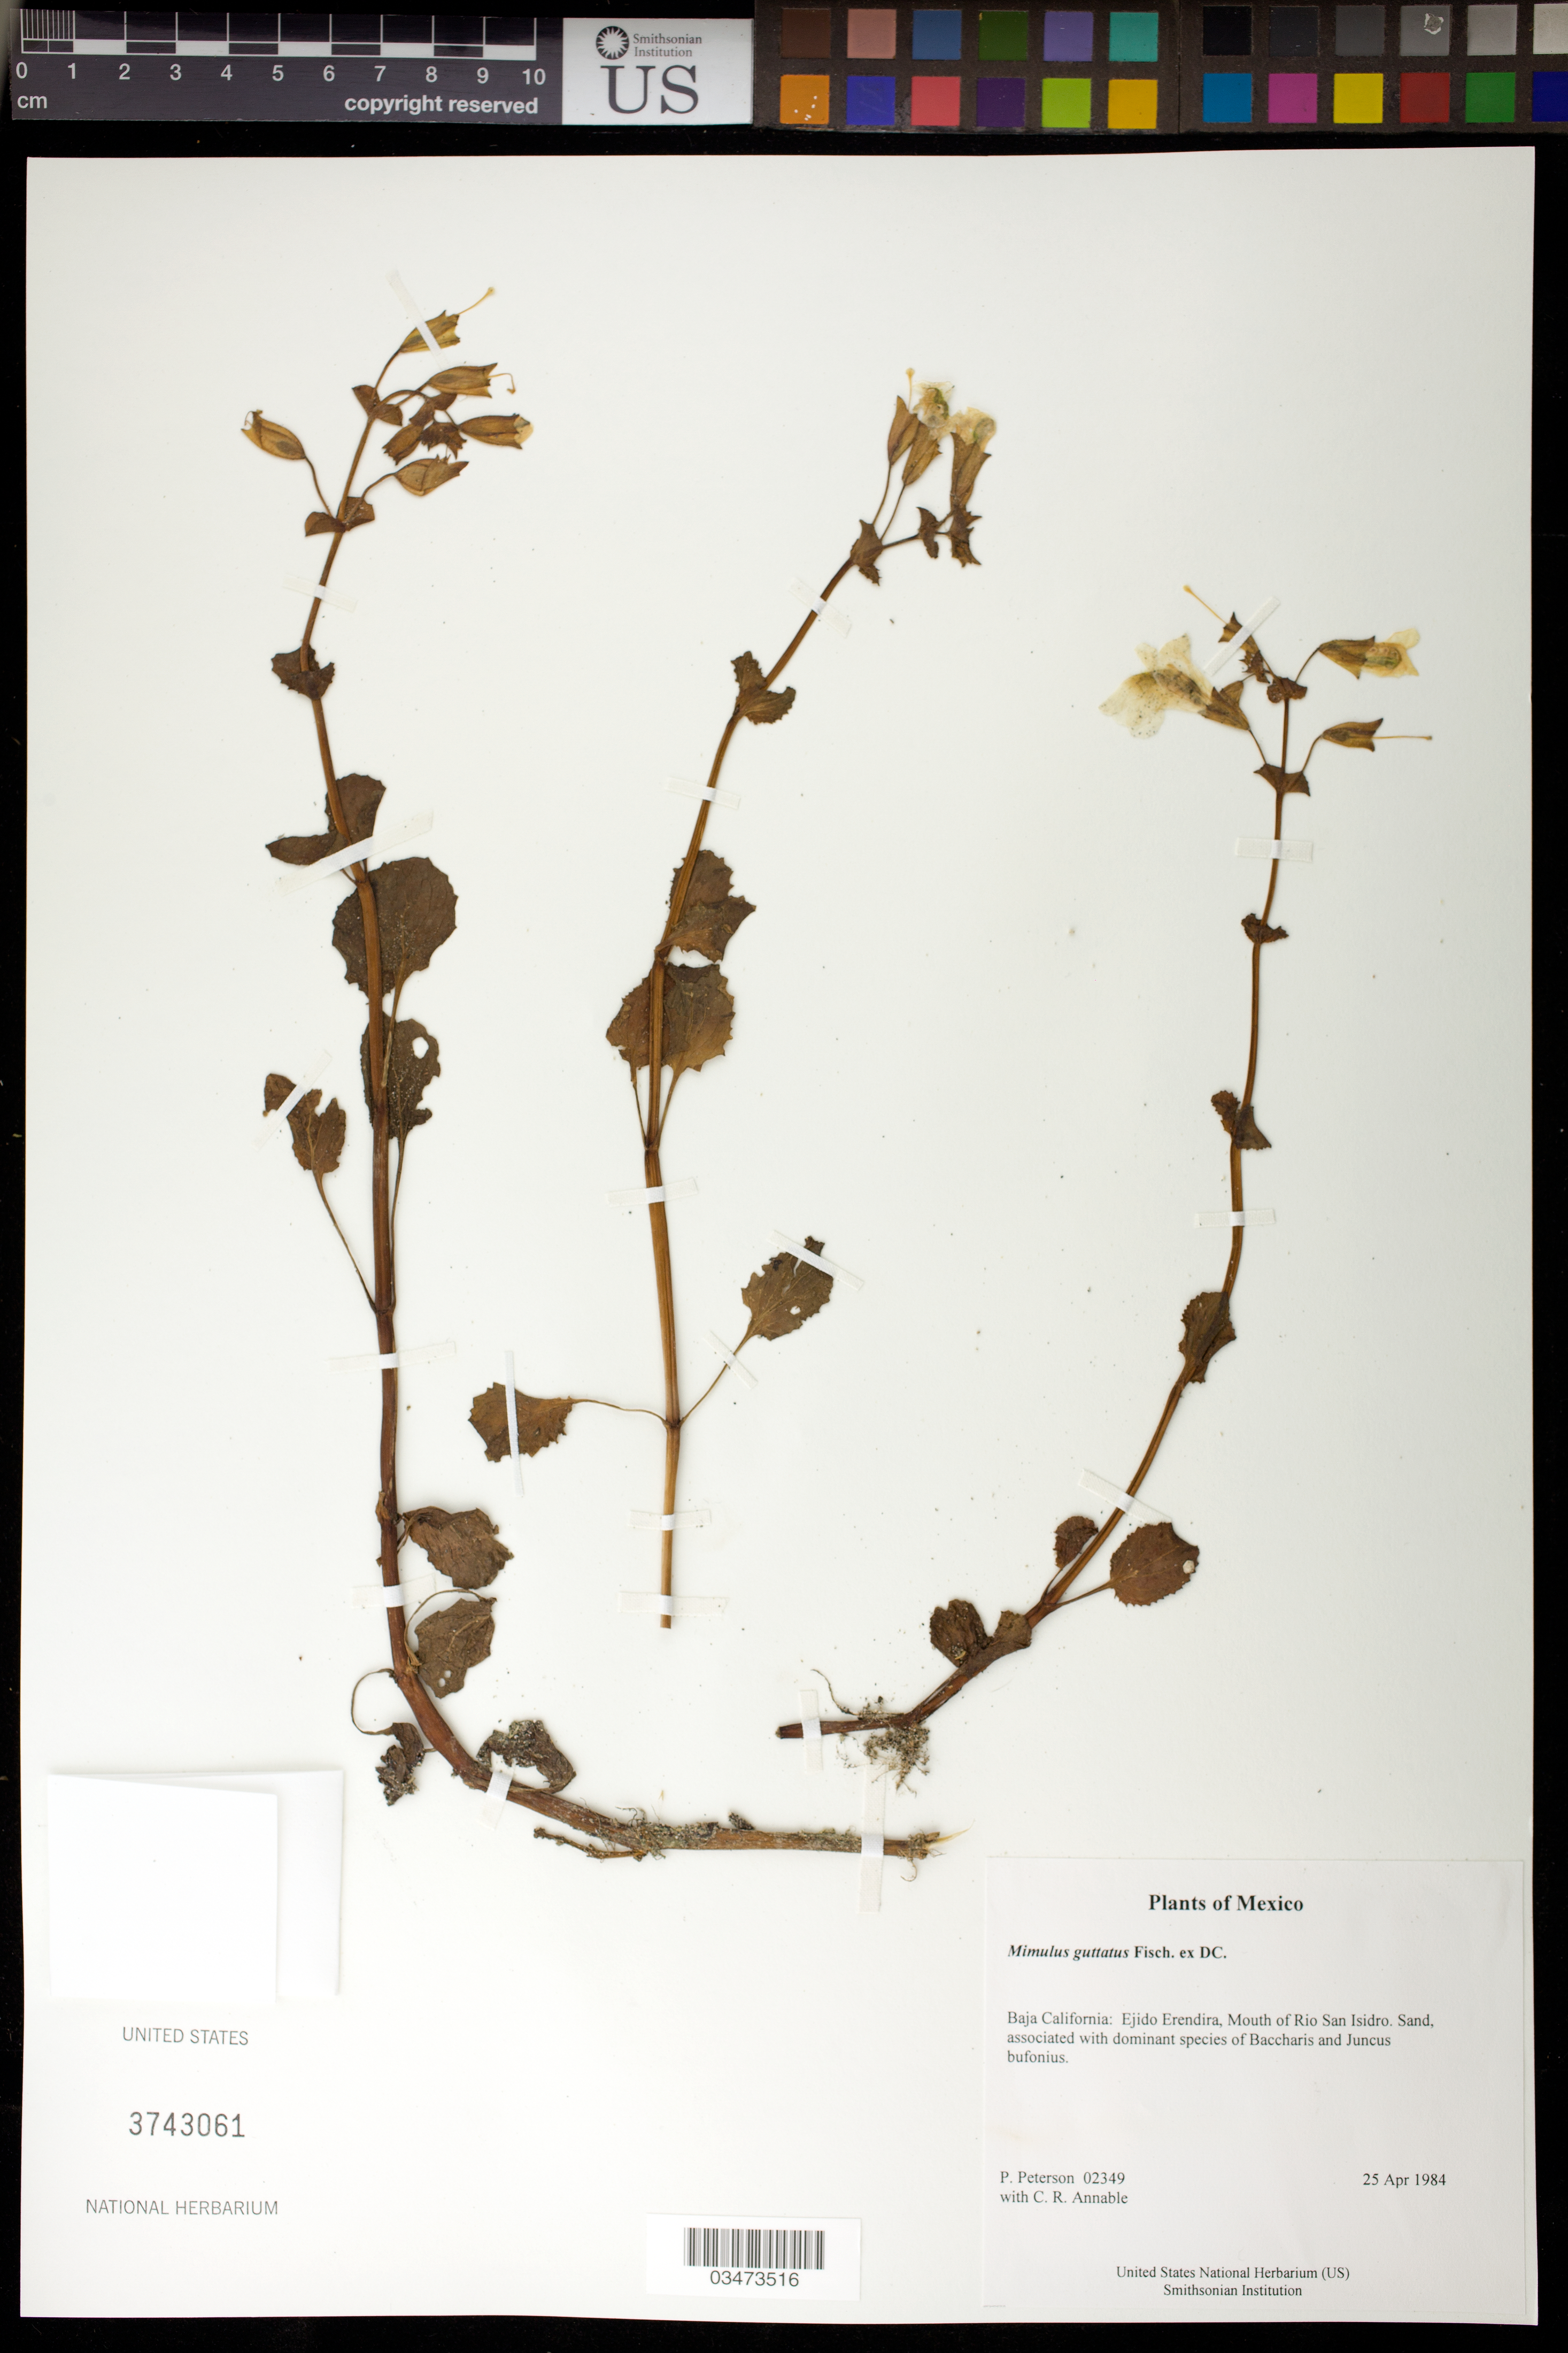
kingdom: Plantae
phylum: Tracheophyta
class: Magnoliopsida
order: Lamiales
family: Phrymaceae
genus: Mimulus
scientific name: Mimulus guttatus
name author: DC.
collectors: P. M. Peterson & C. R. Annable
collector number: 02349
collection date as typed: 25 Apr 1984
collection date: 1984-04-25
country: Mexico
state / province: Baja California Norte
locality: Ejido Erendira, Mouth of Rio San Isidro.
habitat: Sand, associated with dominant species of Baccharis and Juncus bufonius.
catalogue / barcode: US 3743061